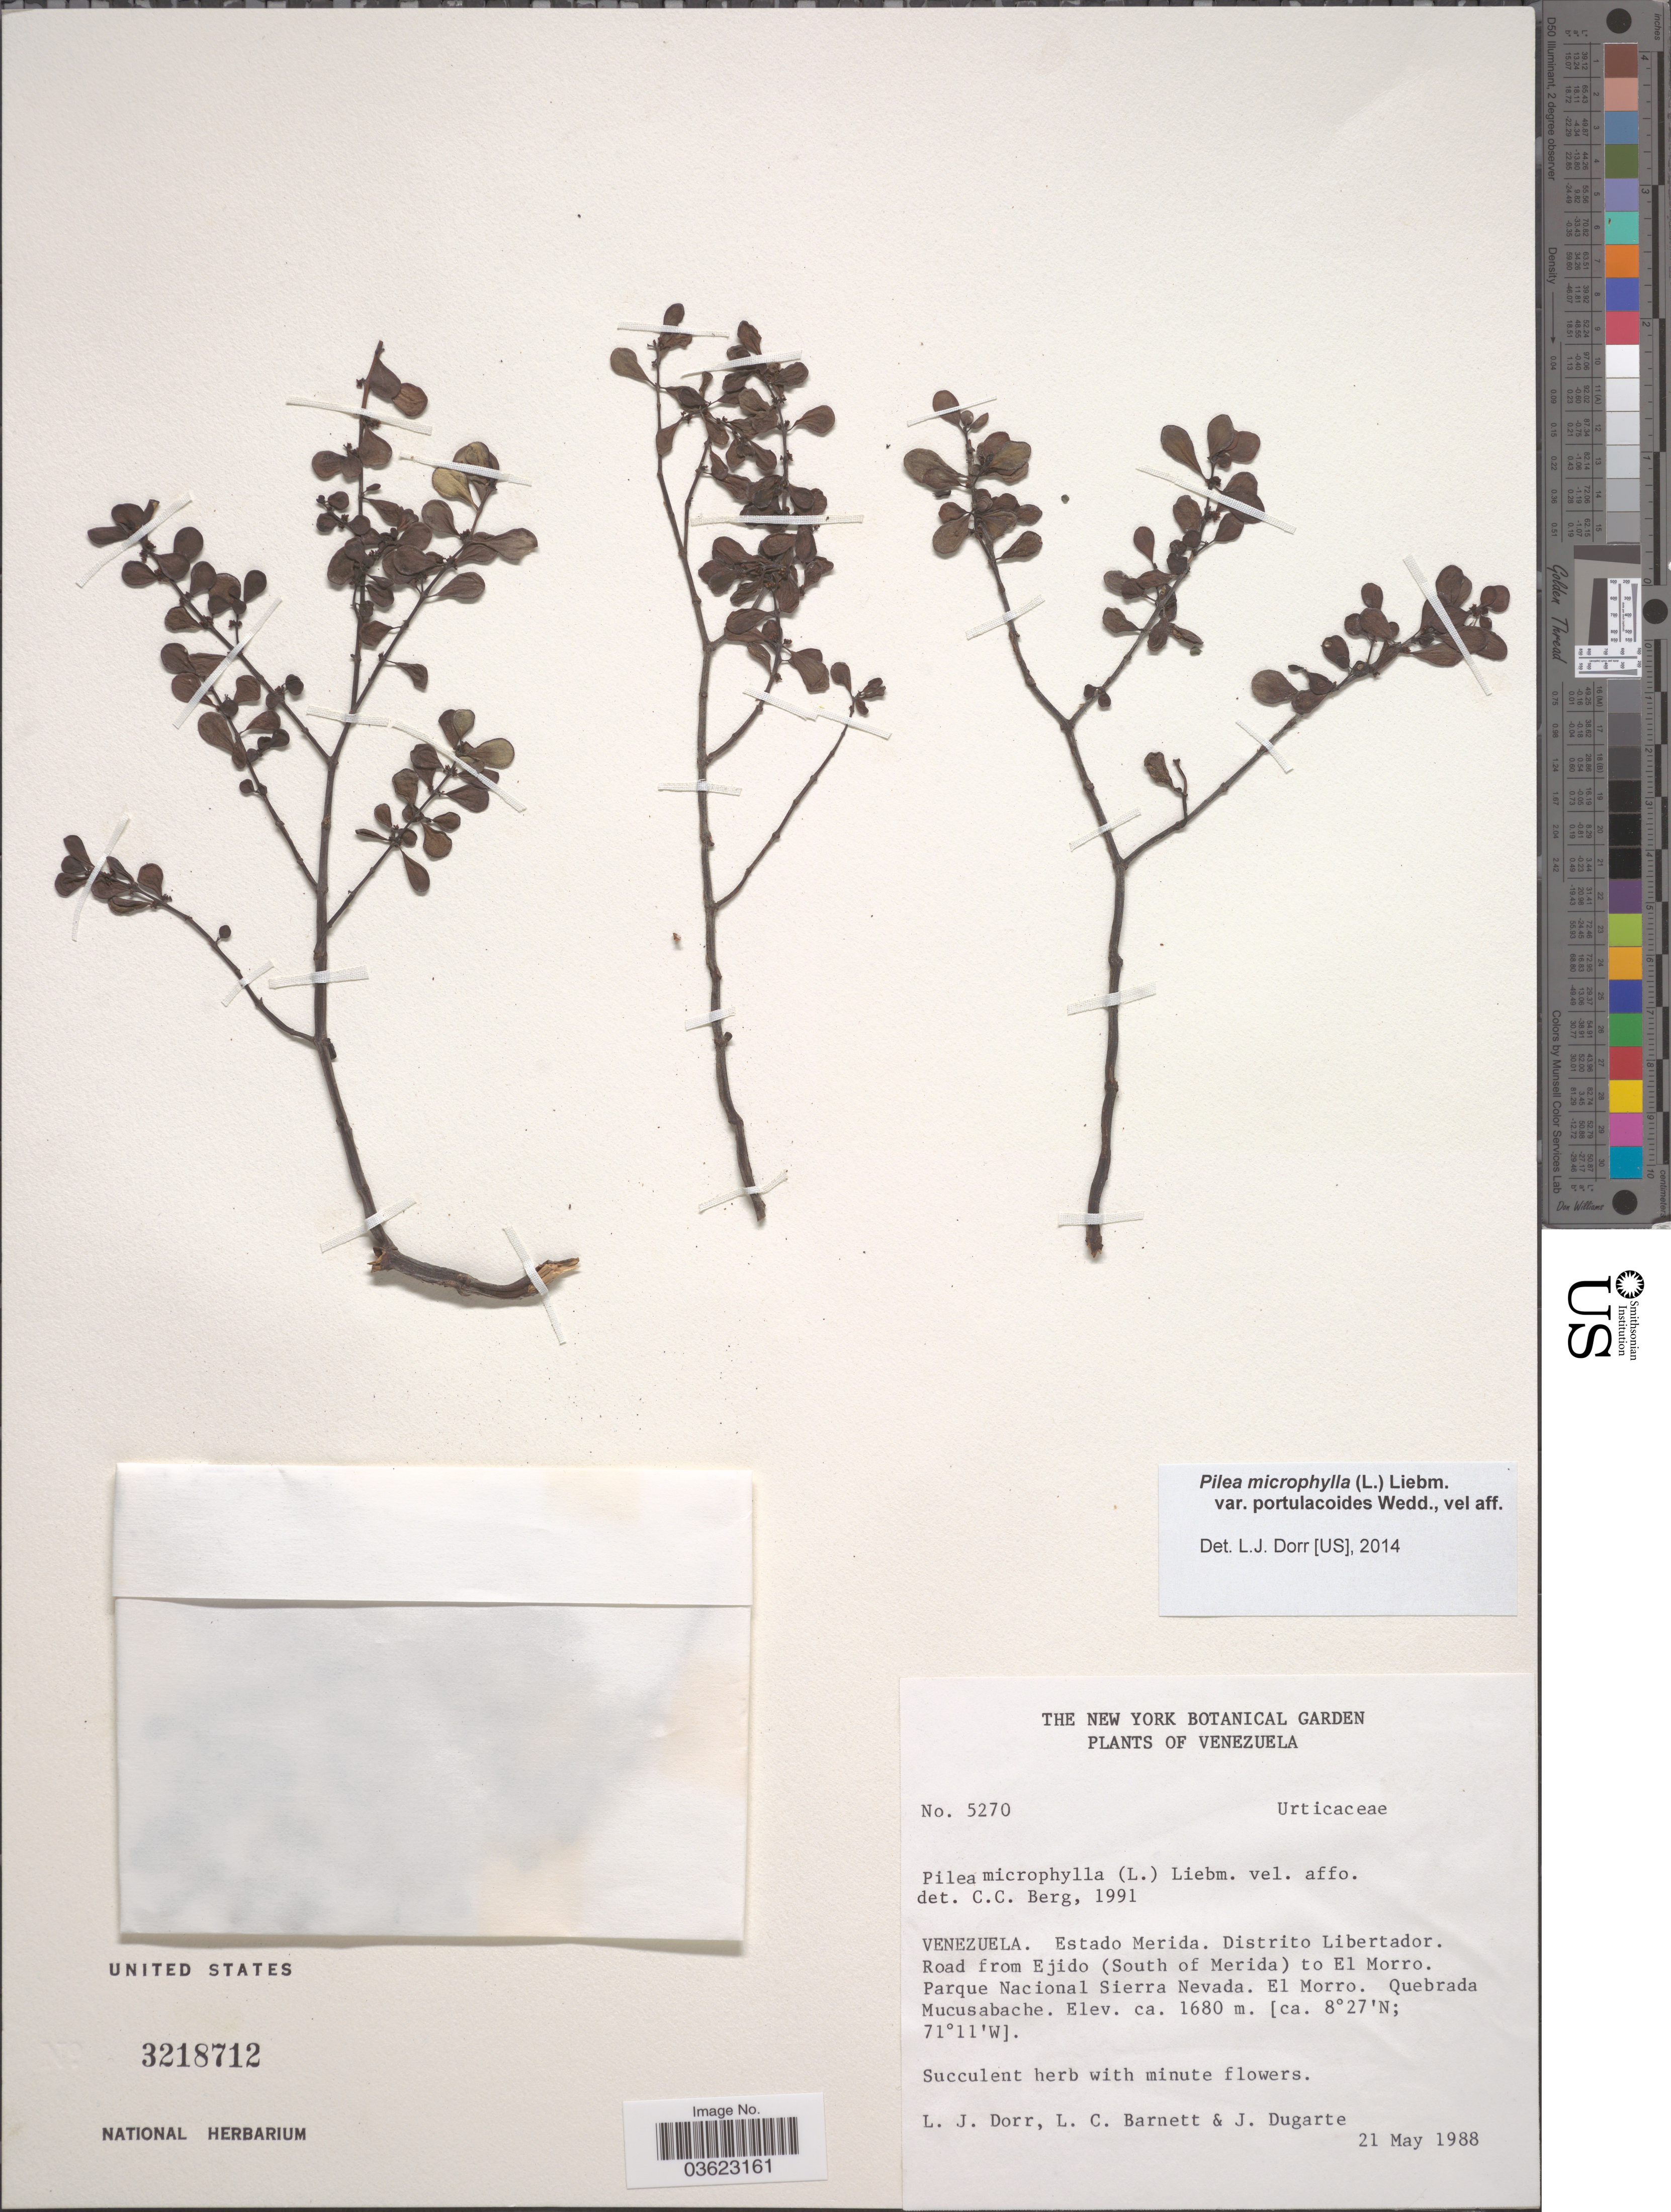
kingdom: Plantae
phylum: Tracheophyta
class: Magnoliopsida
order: Rosales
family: Urticaceae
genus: Pilea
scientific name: Pilea microphylla var. portulacoides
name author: Wedd.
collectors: L. J. Dorr, L. C. Barnett & J. Dugarte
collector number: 5270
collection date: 1988-05-21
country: Venezuela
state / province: Mérida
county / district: Libertador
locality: Road from Ejido (S of Merida) to El Morro. Parque Nacional Sierra Nevada. El Morro. Quebrada Mucusabache.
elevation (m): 1680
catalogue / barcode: US 3218712